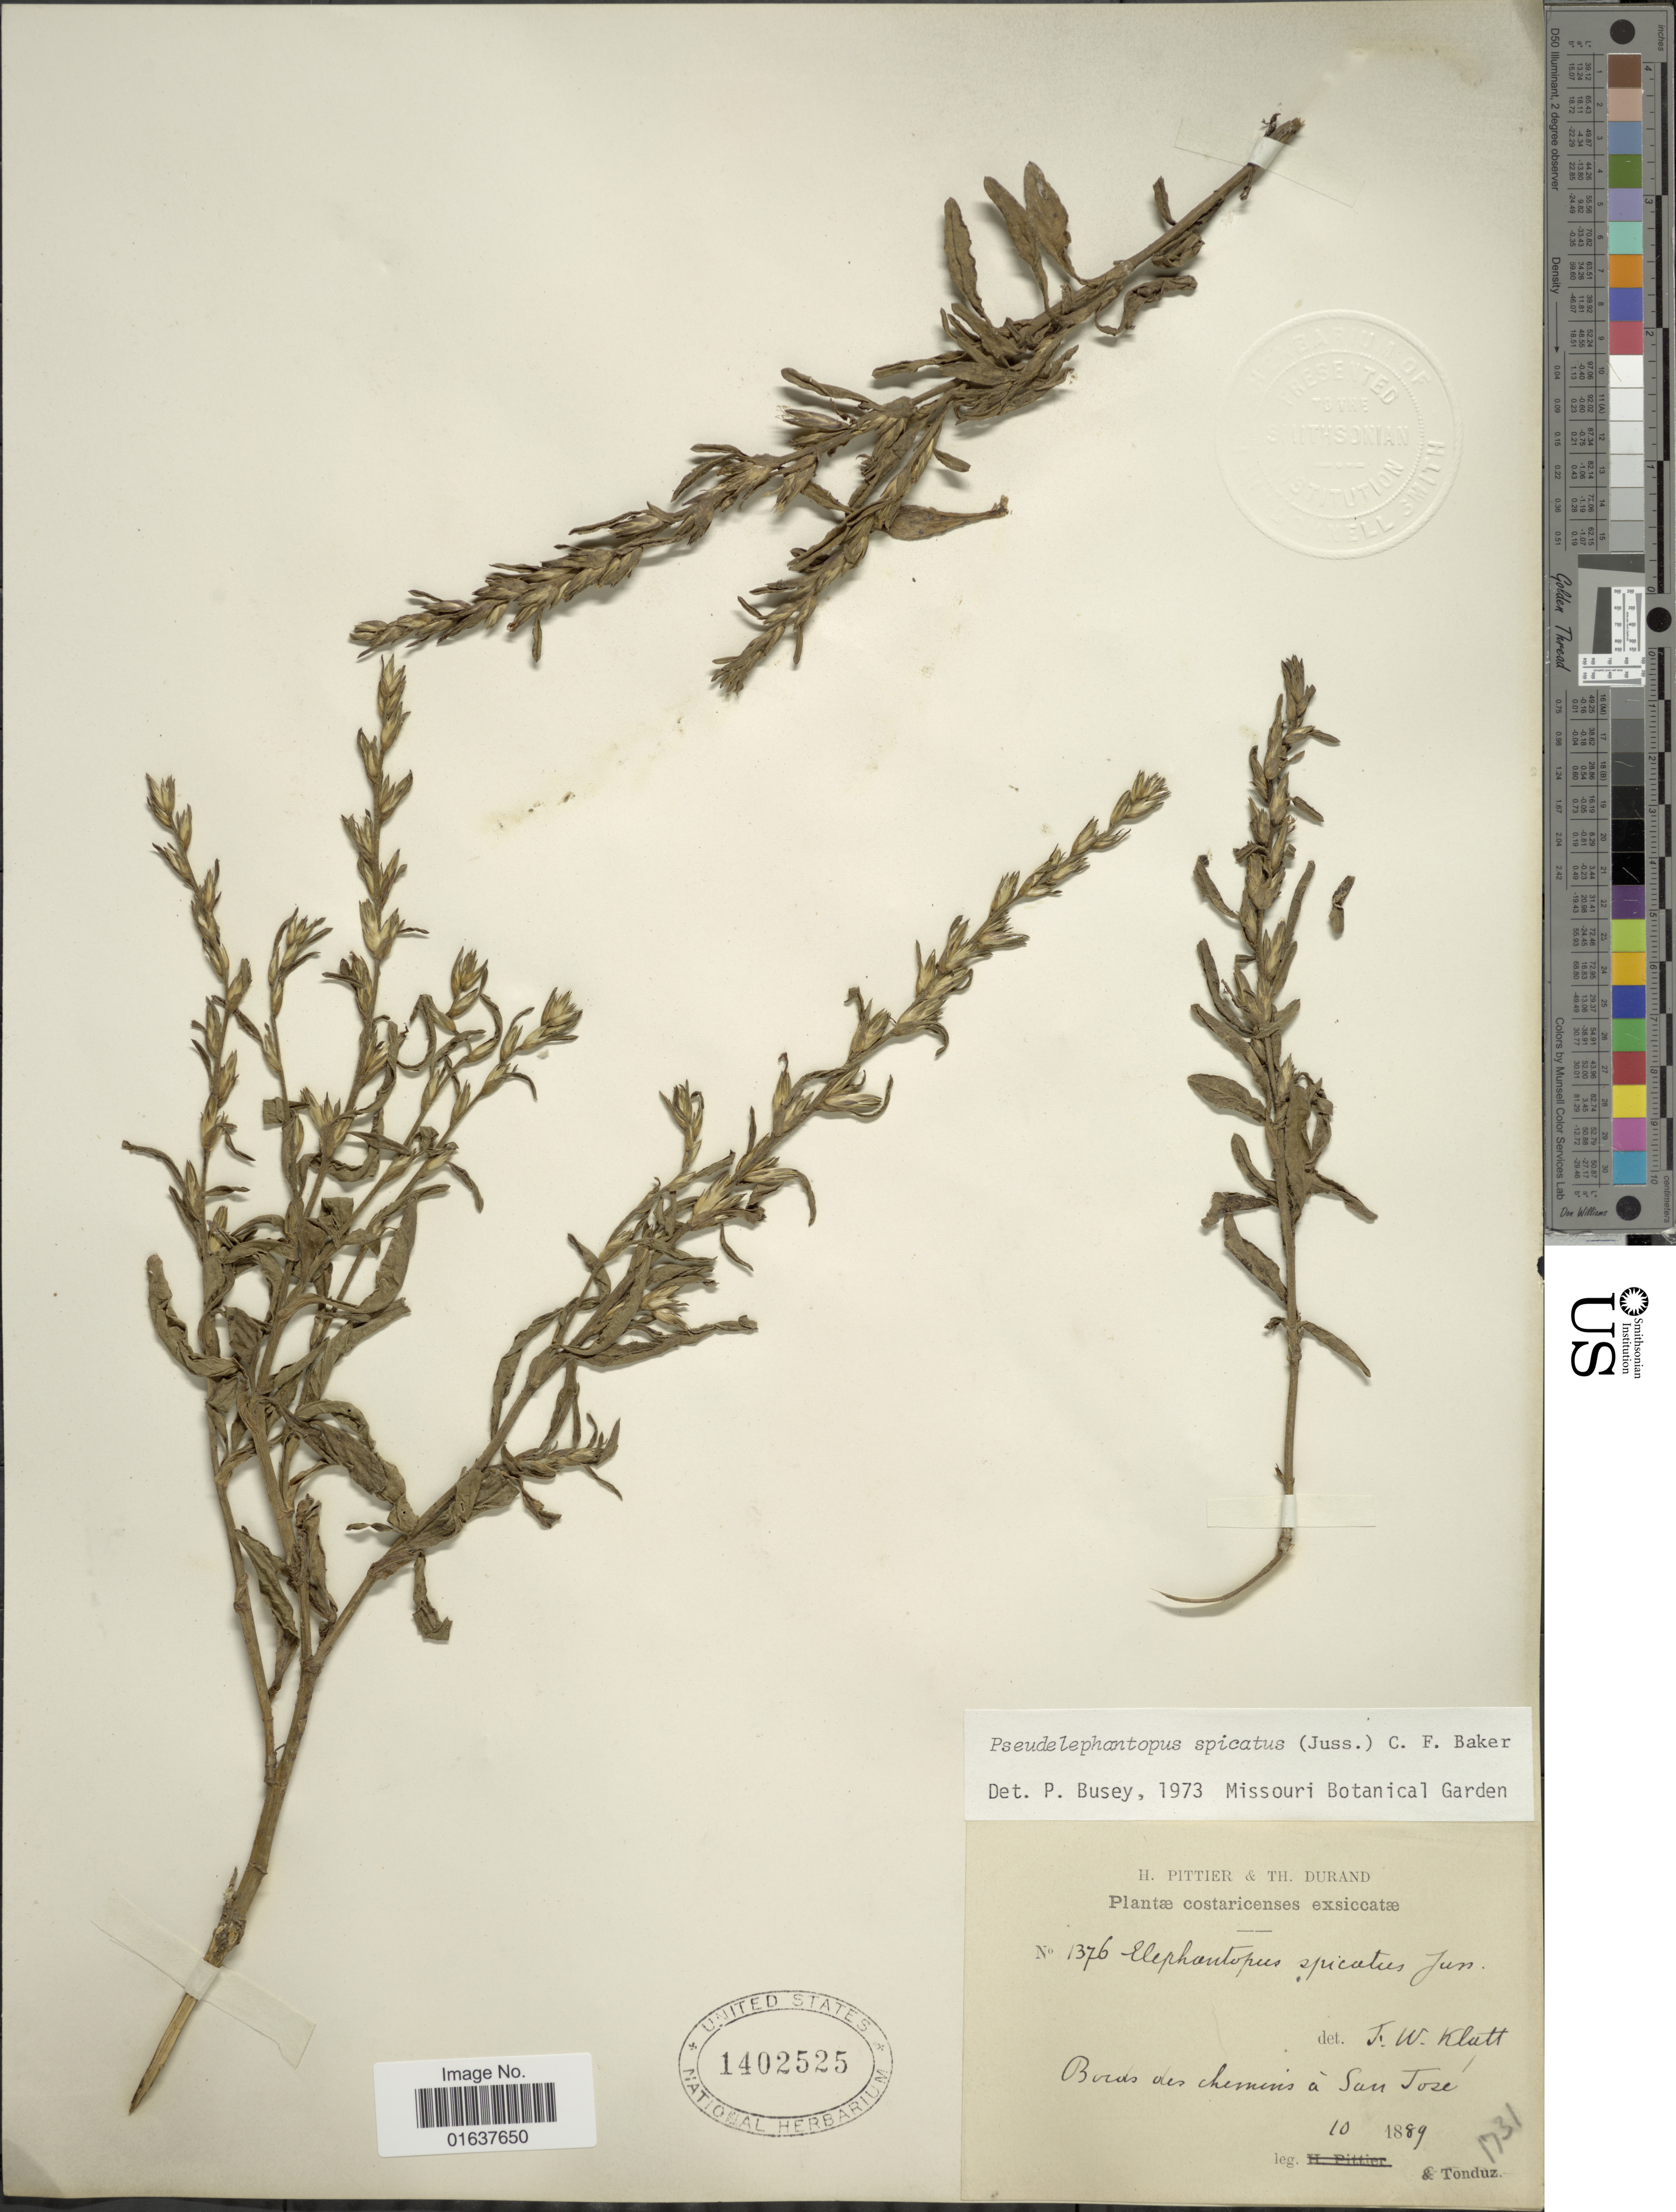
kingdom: Plantae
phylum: Tracheophyta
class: Magnoliopsida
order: Asterales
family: Asteraceae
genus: Pseudelephantopus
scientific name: Pseudelephantopus spicatus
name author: (Juss. ex Aubl.) C.F. Baker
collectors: A. Tonduz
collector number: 1376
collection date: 1889-10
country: Costa Rica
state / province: San José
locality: Bords des chemins a San Jose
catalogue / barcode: US 1402525